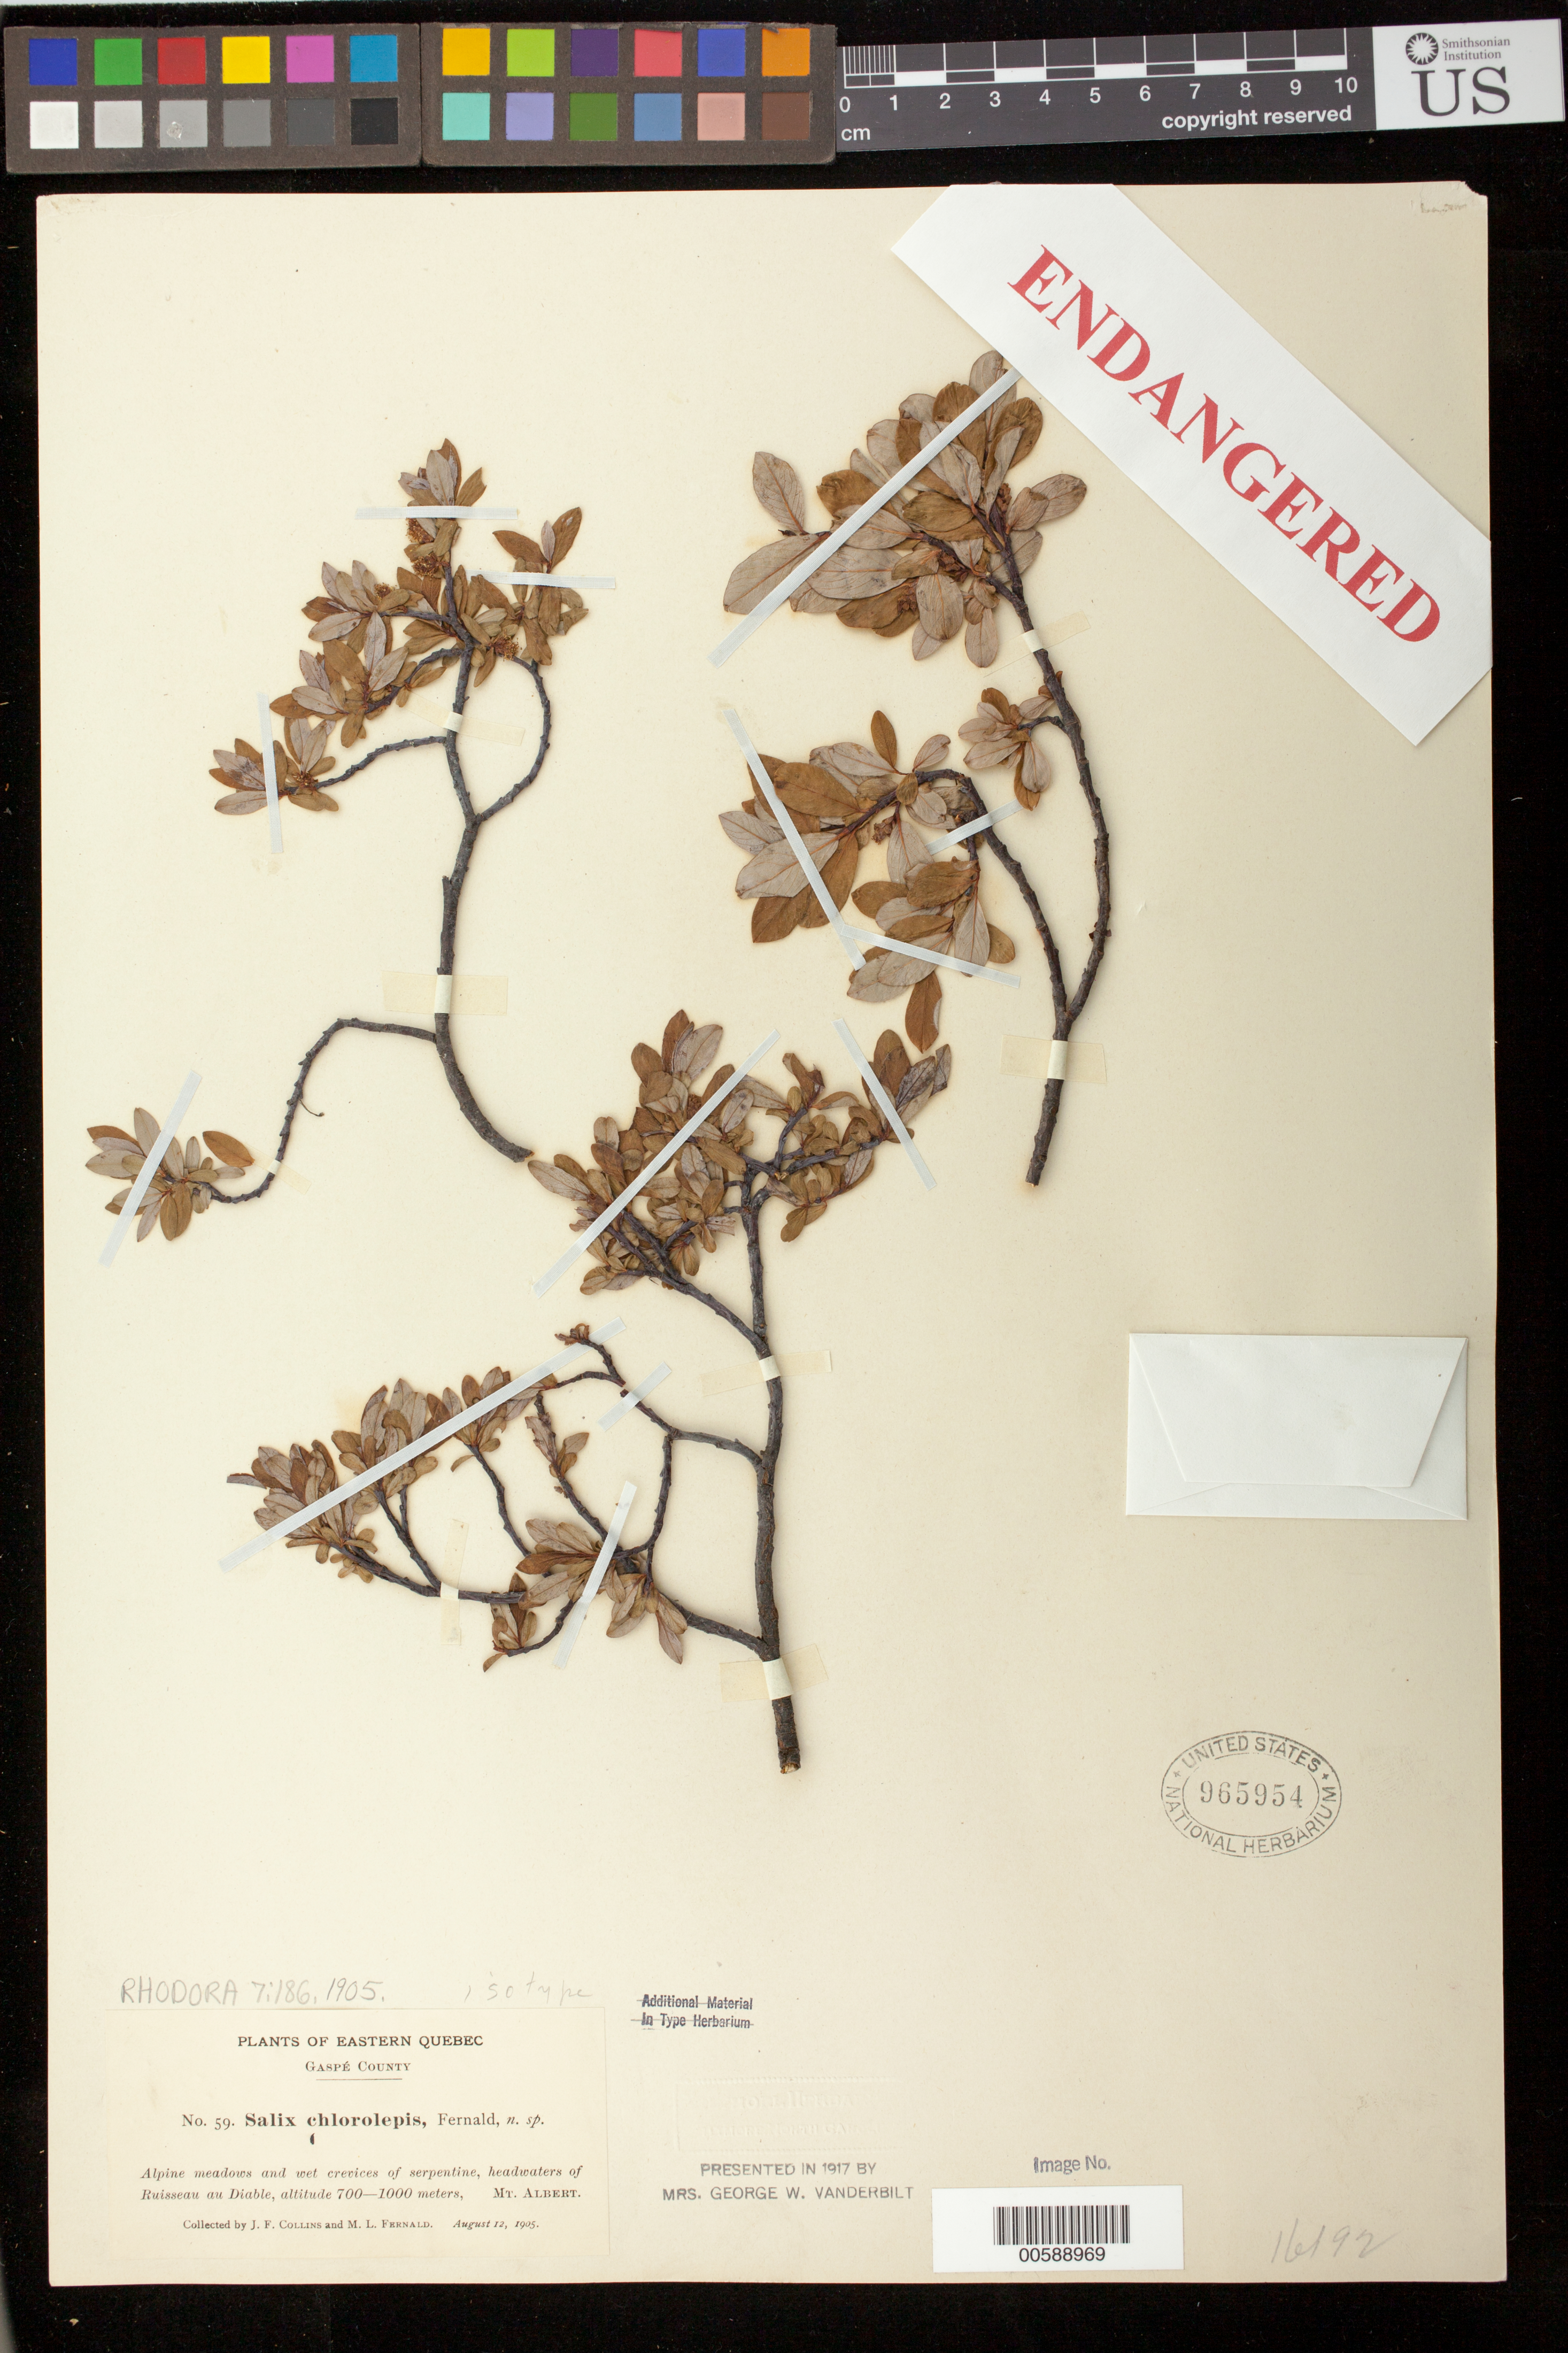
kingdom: Plantae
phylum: Tracheophyta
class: Magnoliopsida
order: Malpighiales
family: Salicaceae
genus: Salix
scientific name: Salix chlorolepis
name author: Fernald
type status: Isotype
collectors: J. Collins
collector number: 59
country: Canada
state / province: Quebec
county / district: Gaspé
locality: Mt. Albert, headwaters of Ruisseau au Diable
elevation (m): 700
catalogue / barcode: US 965954